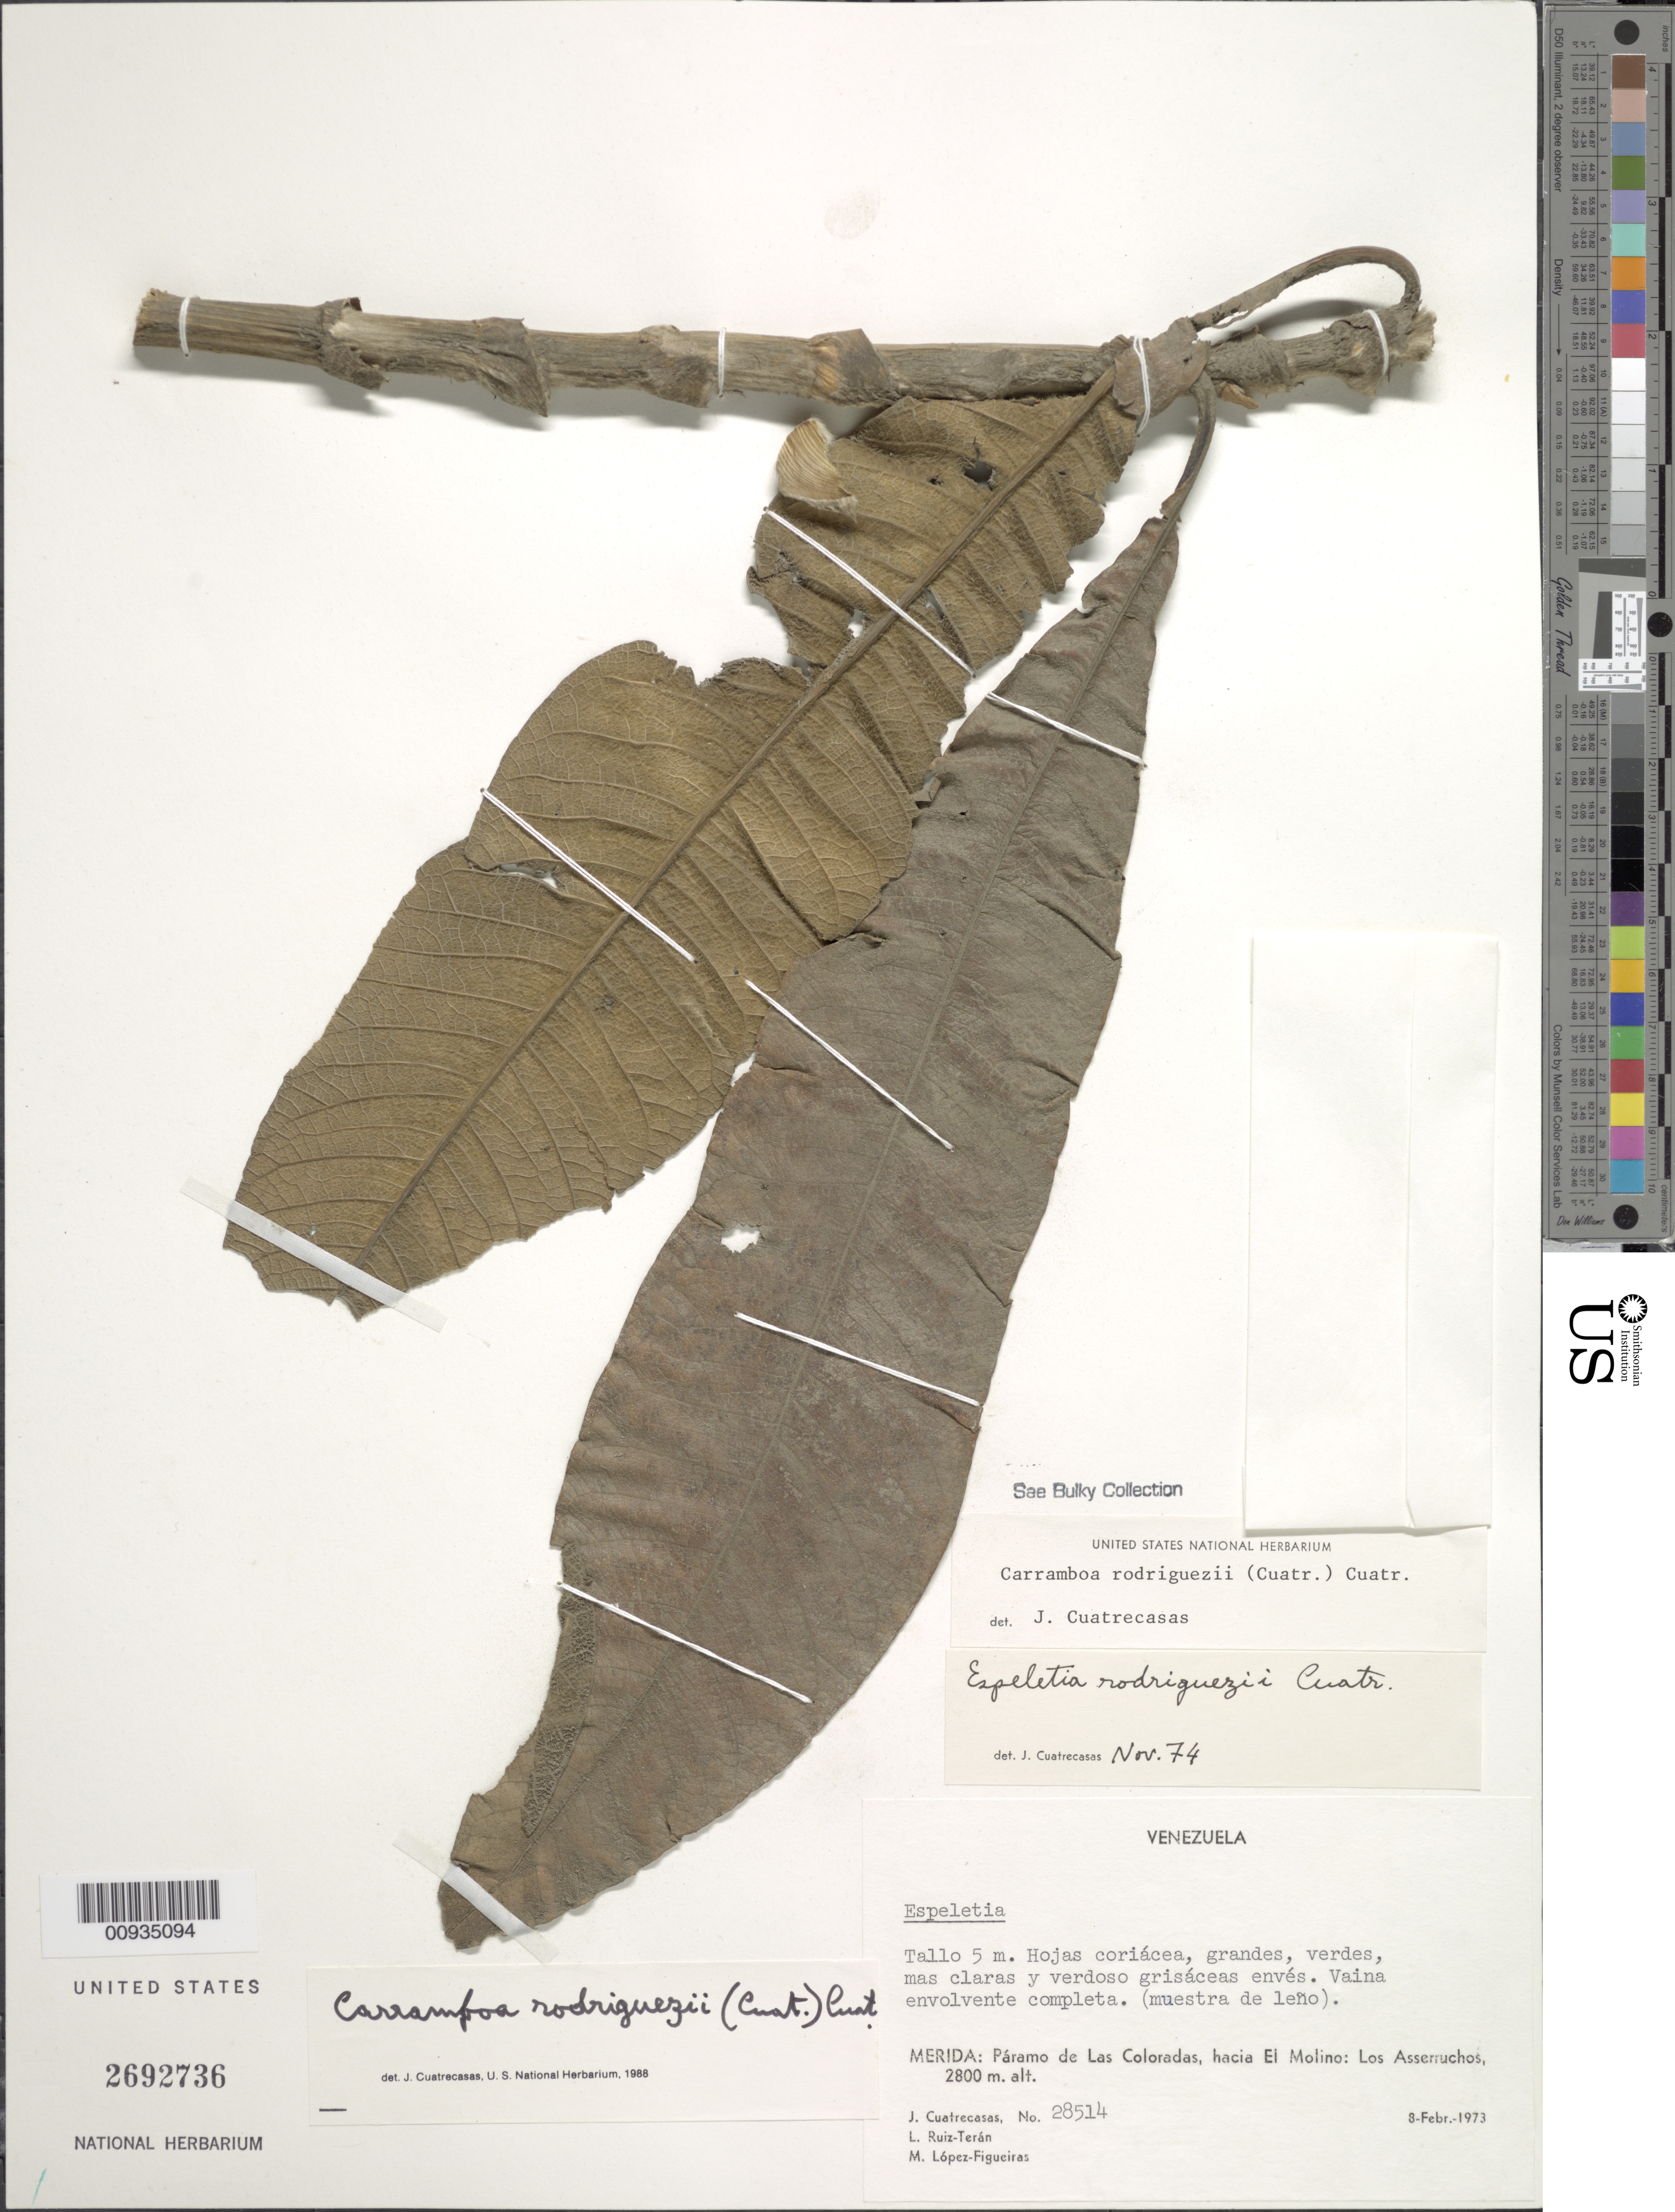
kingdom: Plantae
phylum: Tracheophyta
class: Magnoliopsida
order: Asterales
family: Asteraceae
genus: Carramboa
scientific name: Carramboa rodriguezii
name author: (Cuatrec.) Cuatrec.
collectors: J. Cuatrecasas, L. E. Ruíz-Terán & M. López Figueiras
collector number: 28514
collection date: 1973-02-08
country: Venezuela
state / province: Mérida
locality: Páramo de Las Coloradas. Hacia El Molino: Los Aserruchos.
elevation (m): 2800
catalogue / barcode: US 2692736